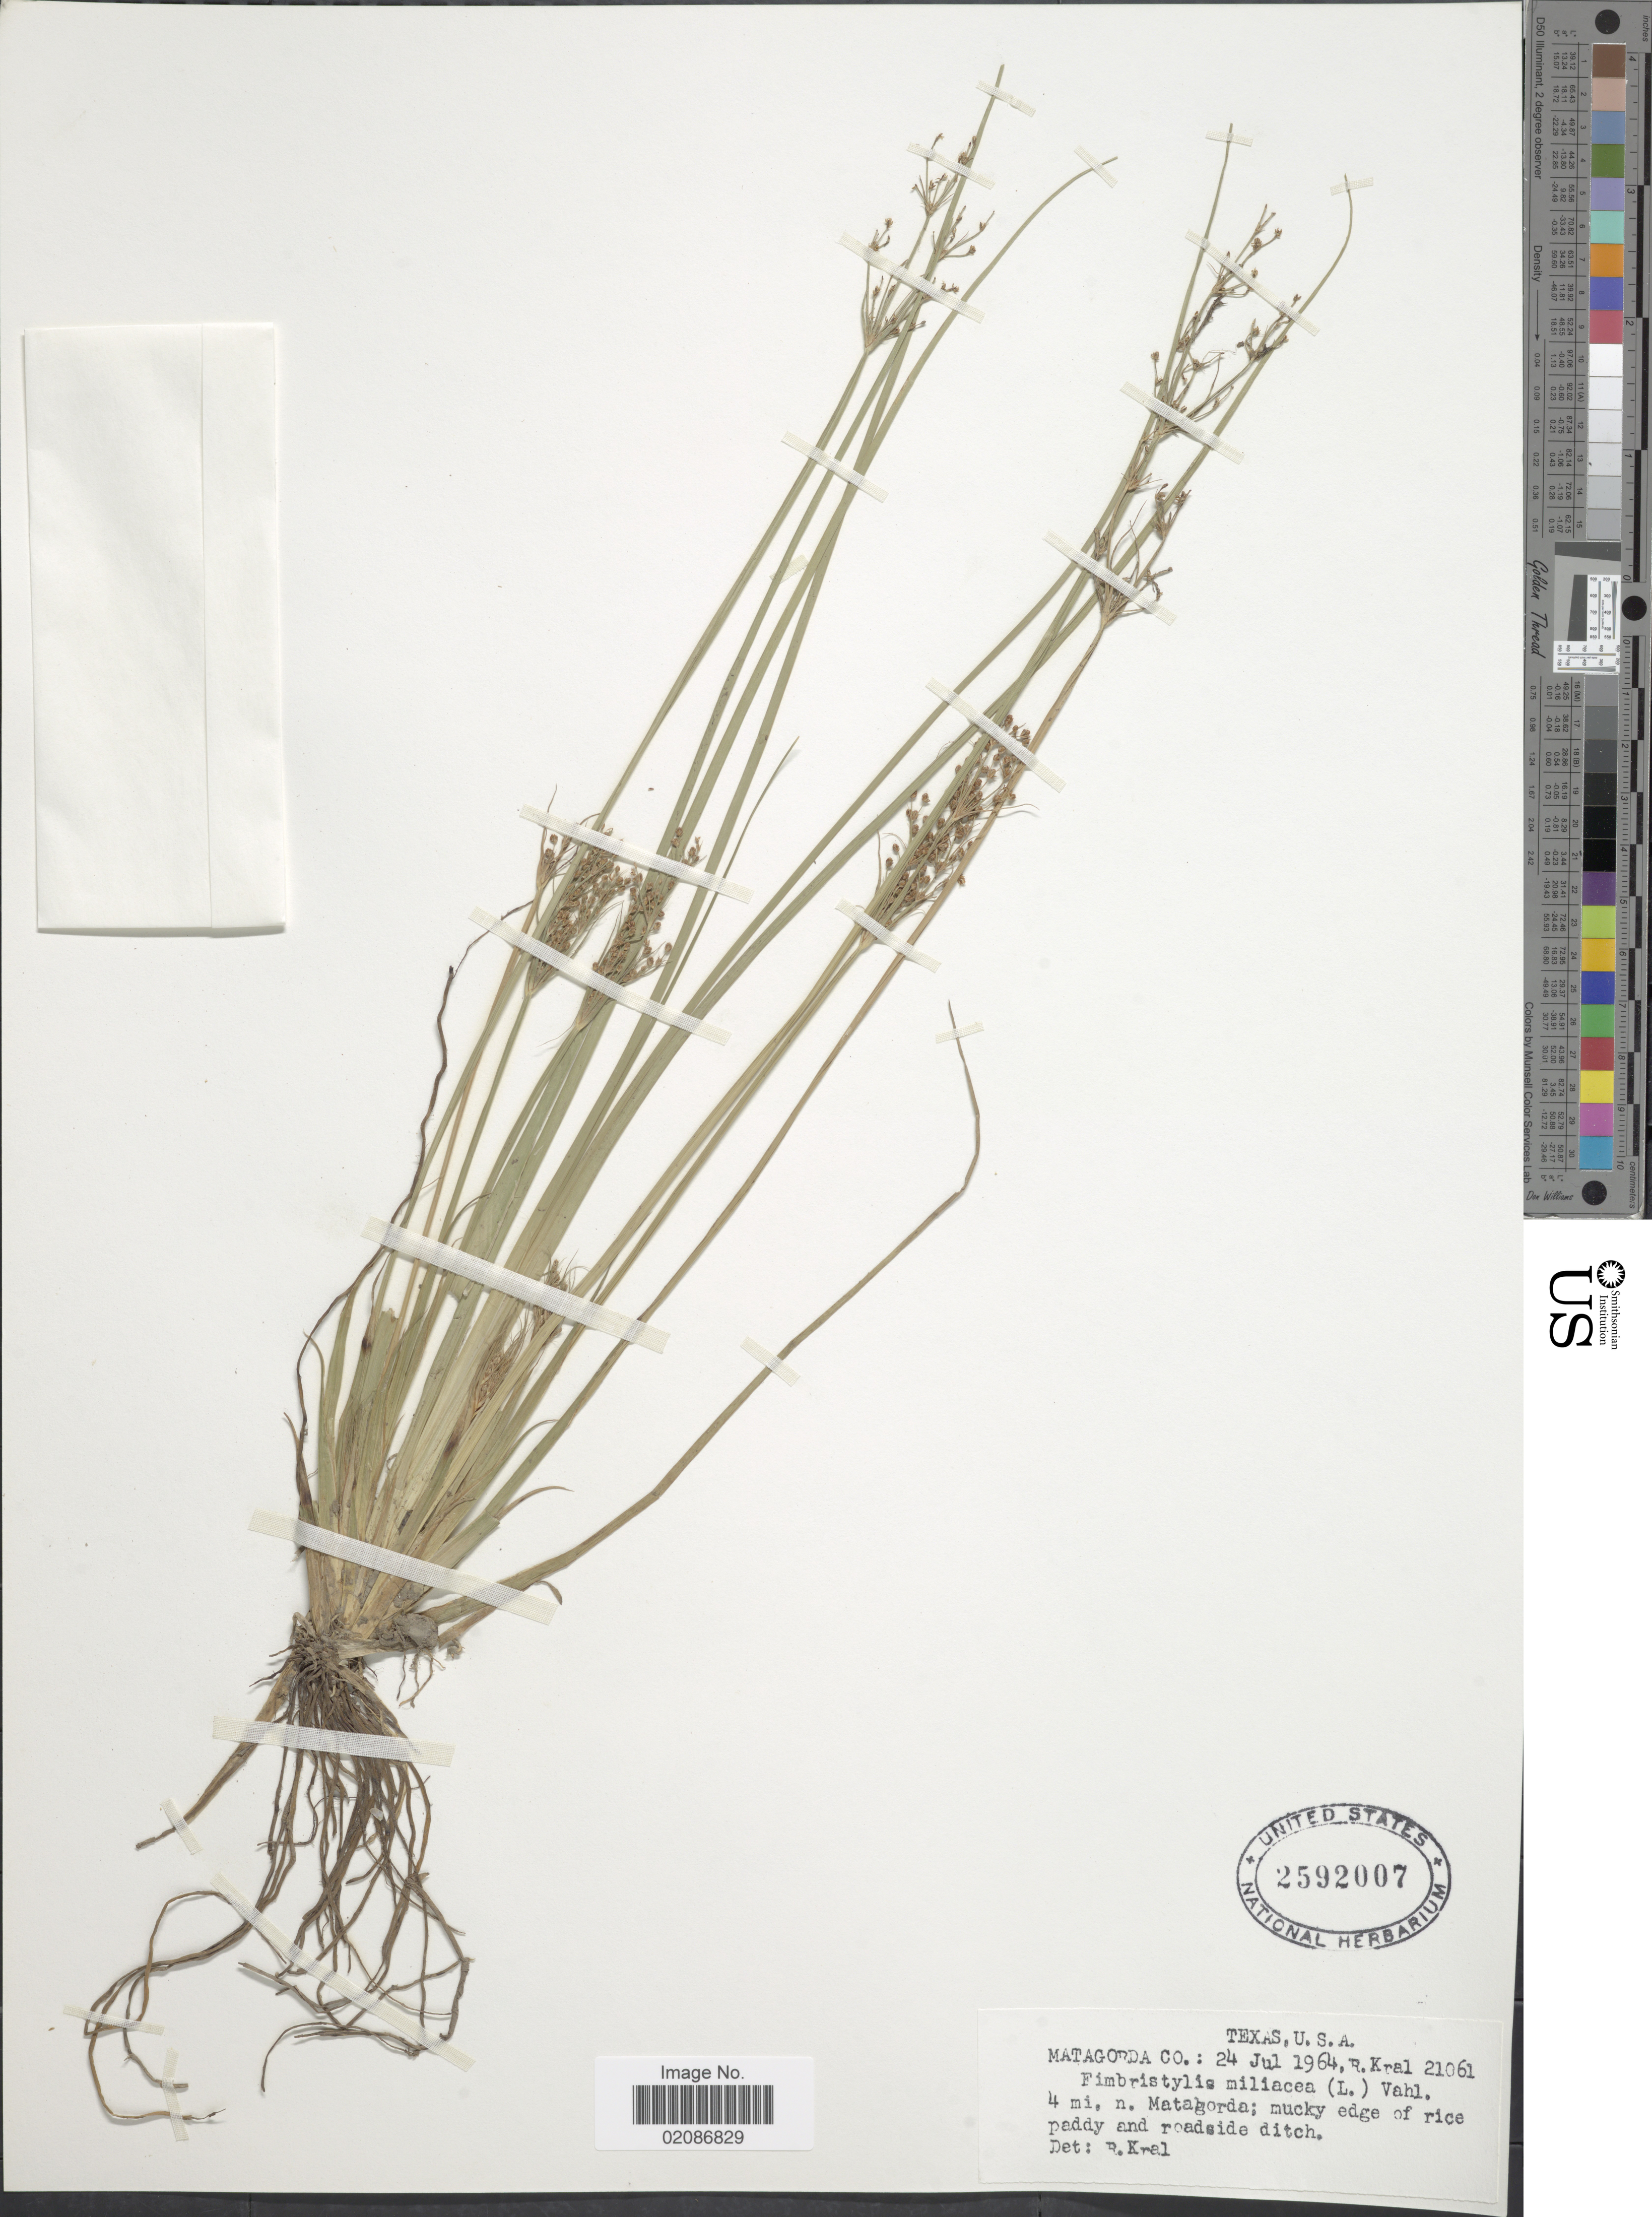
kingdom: Plantae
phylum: Tracheophyta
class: Liliopsida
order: Poales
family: Cyperaceae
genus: Fimbristylis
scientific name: Fimbristylis littoralis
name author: Gaudich.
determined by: Strong, M. T., (US), Smithsonian Institution - National Museum of Natural History (UNITED STATES)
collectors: R. Kral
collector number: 21061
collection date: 1964-07-24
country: United States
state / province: Texas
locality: Matagorda Co.: 4 mi. n. Matagorda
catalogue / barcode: US 2592007